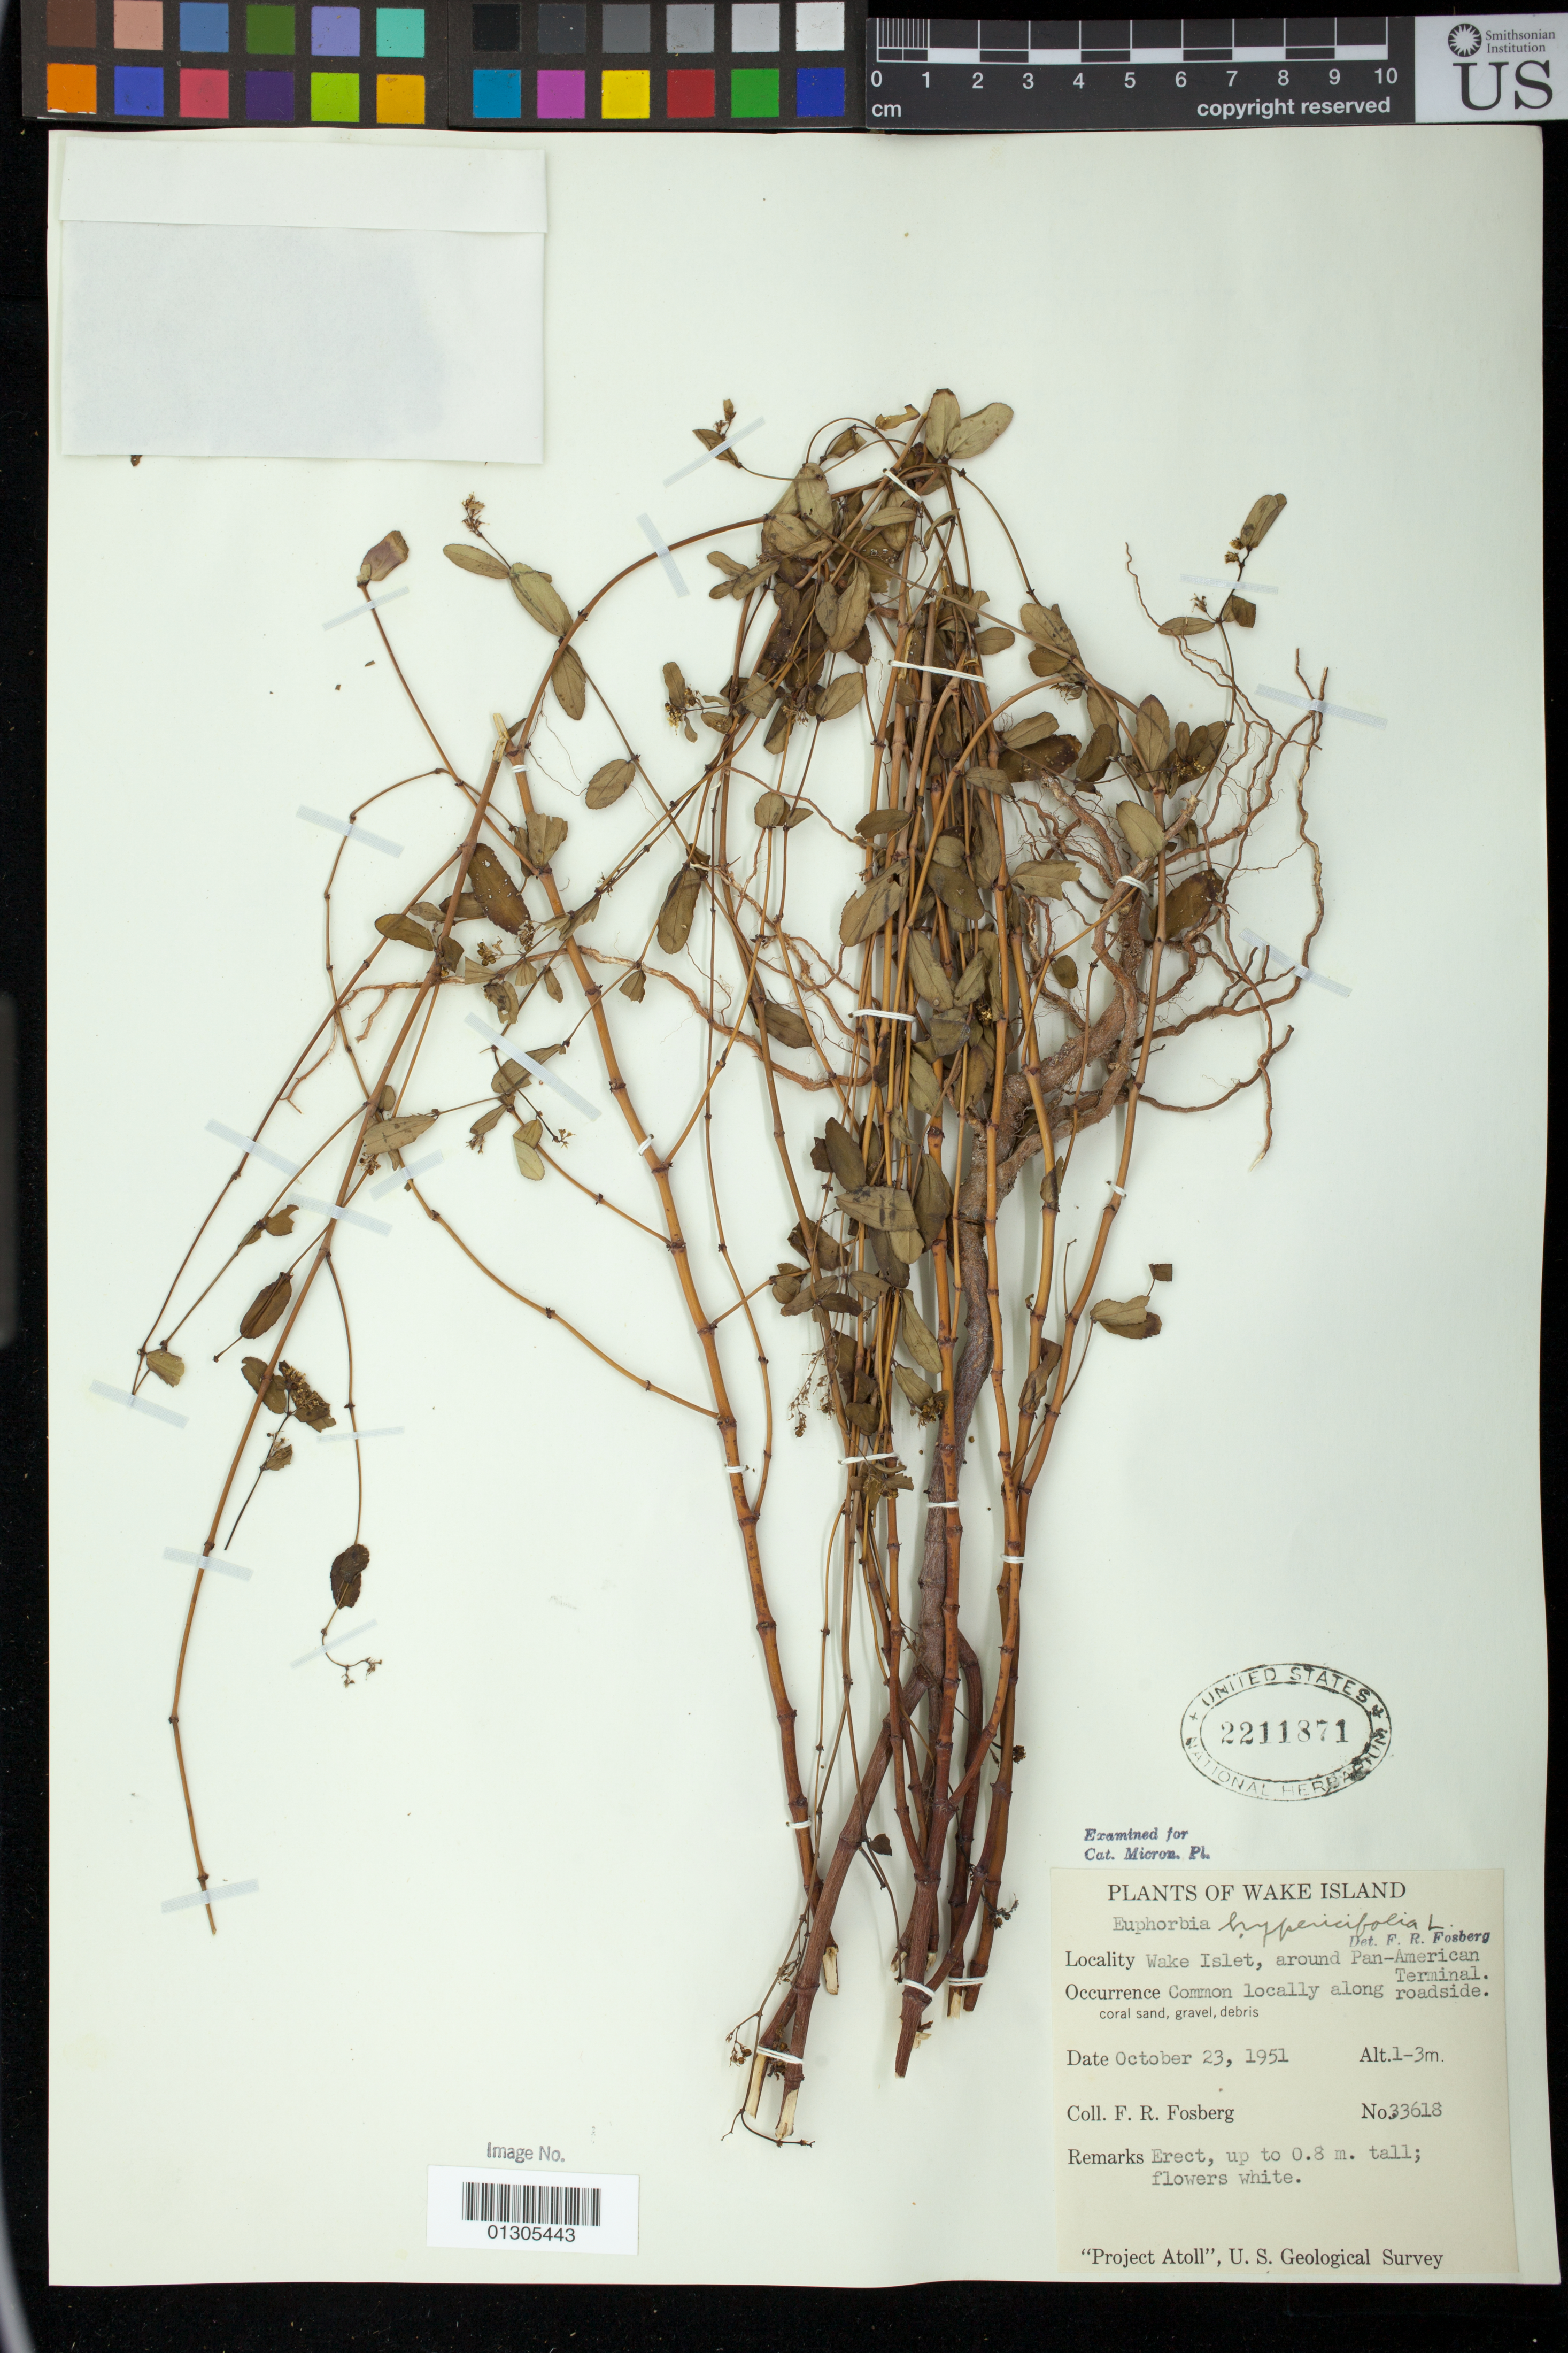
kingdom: Plantae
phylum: Tracheophyta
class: Magnoliopsida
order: Malpighiales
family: Euphorbiaceae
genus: Euphorbia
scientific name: Euphorbia hypericifolia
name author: L.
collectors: F. R. Fosberg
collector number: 33618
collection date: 1951-10-23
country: U.S. Administered Pacific Islands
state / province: Wake Island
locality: Wake Islet, around Pan-American Terminal.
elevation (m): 1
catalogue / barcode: US 2211871